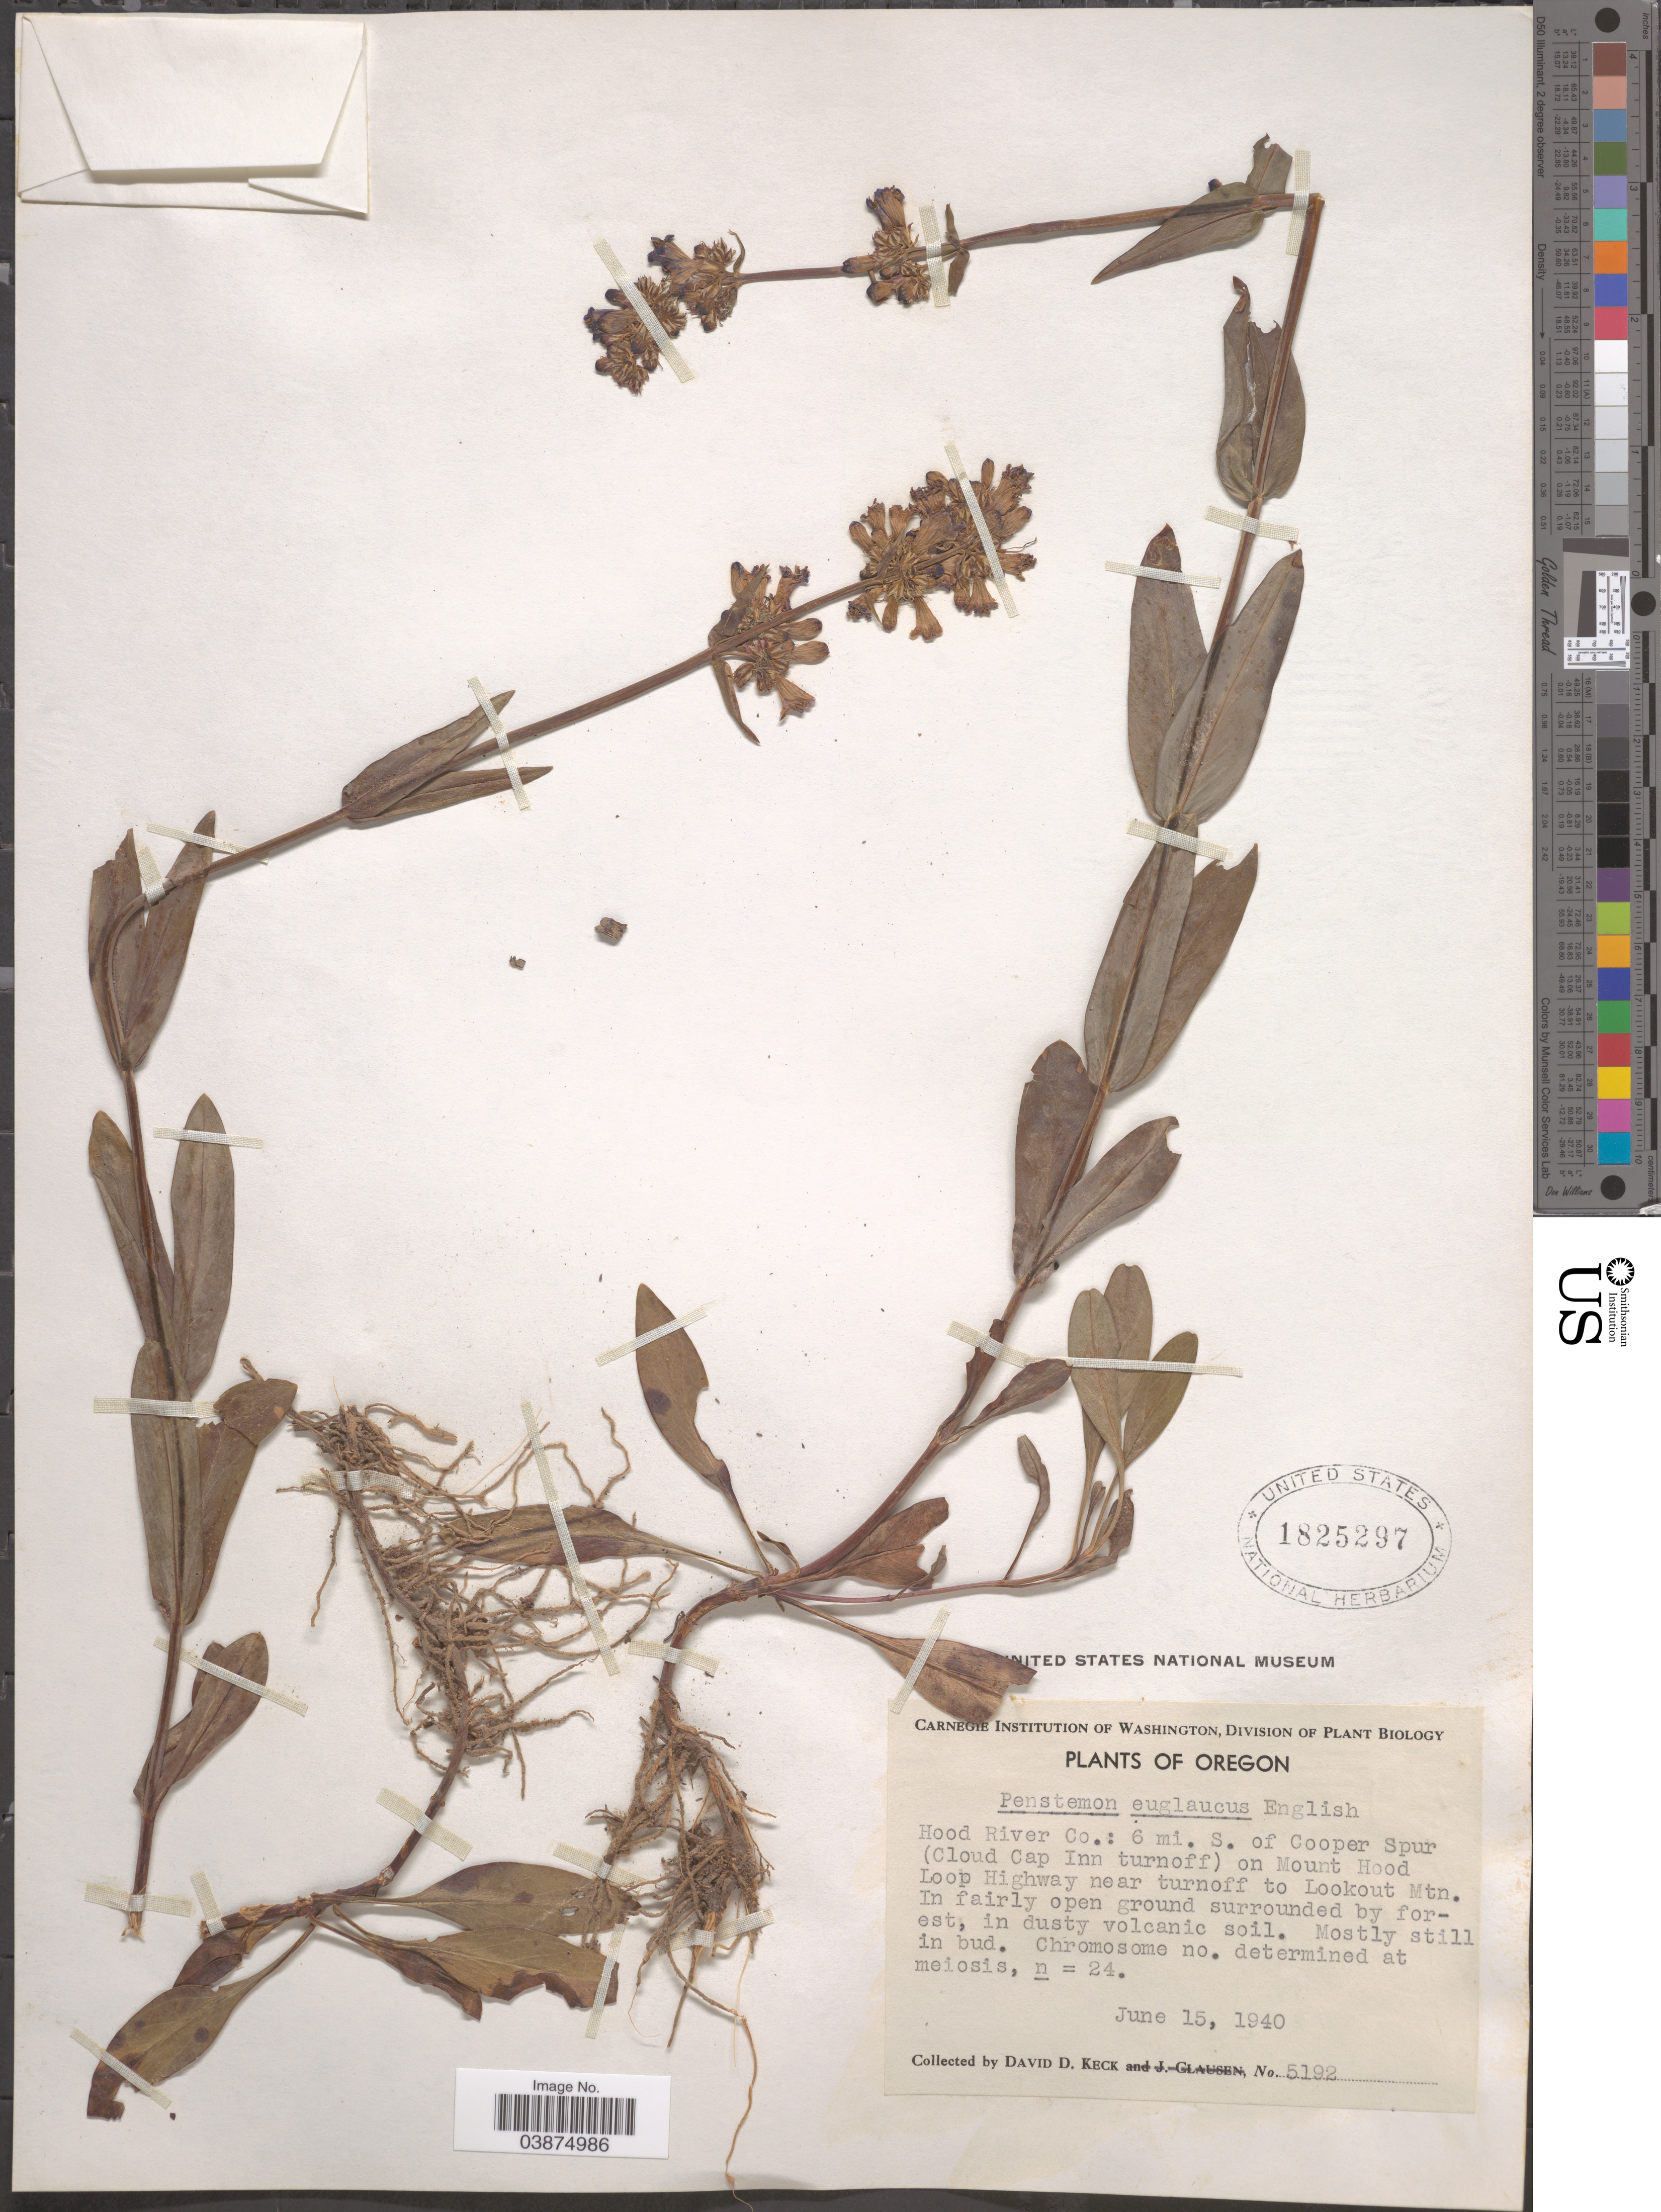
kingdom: Plantae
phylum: Tracheophyta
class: Magnoliopsida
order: Lamiales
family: Plantaginaceae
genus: Penstemon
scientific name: Penstemon euglaucus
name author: English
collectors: D. D. Keck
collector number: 5192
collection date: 1940-06-15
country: United States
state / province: Oregon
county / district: Hood River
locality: Hood River Co.: 6 mi. S. of Cooper Spur (Cloud Cap Inn turnoff) on Mount Hood Loop Highway near turnoff to Lookout Mtn.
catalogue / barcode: US 1825297